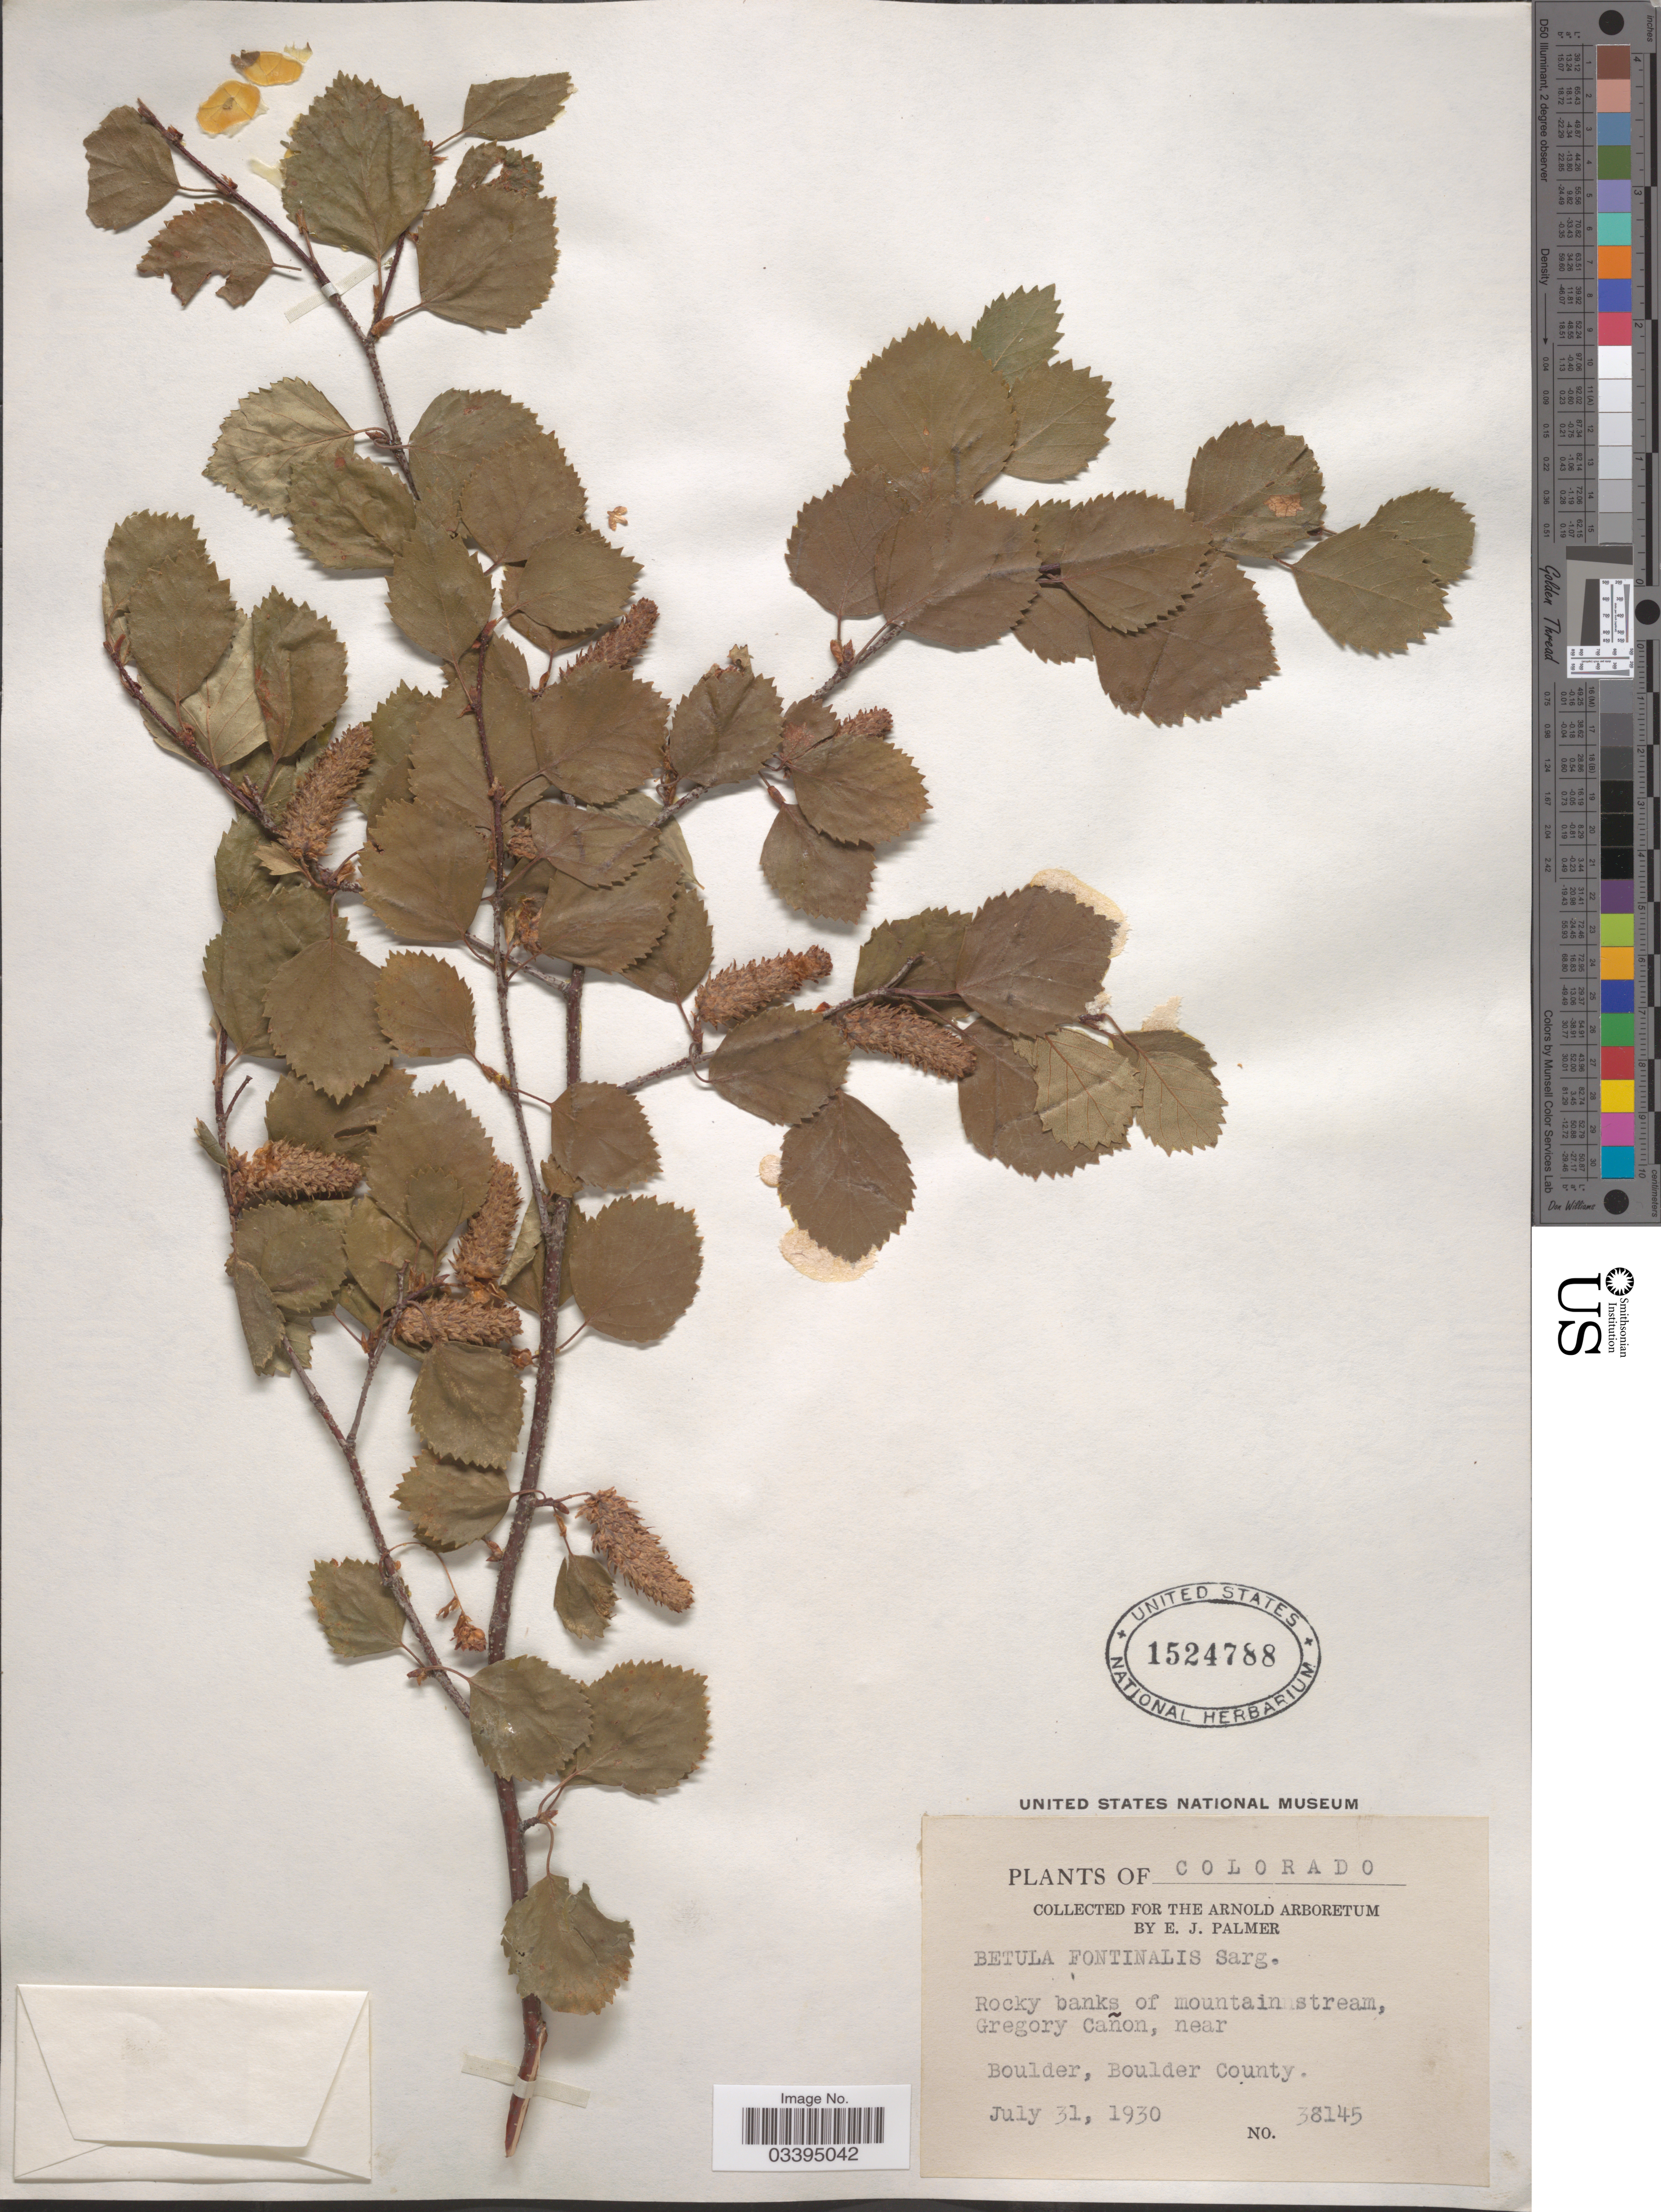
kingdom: Plantae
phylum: Tracheophyta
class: Magnoliopsida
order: Fagales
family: Betulaceae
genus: Betula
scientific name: Betula fontinalis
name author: Sarg.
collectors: E. J. Palmer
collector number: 38145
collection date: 1930-07-31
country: United States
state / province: Colorado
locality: Rocky banks of mountain stream, Gregory Cañon, near Boulder, Boulder County.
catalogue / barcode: US 1524788